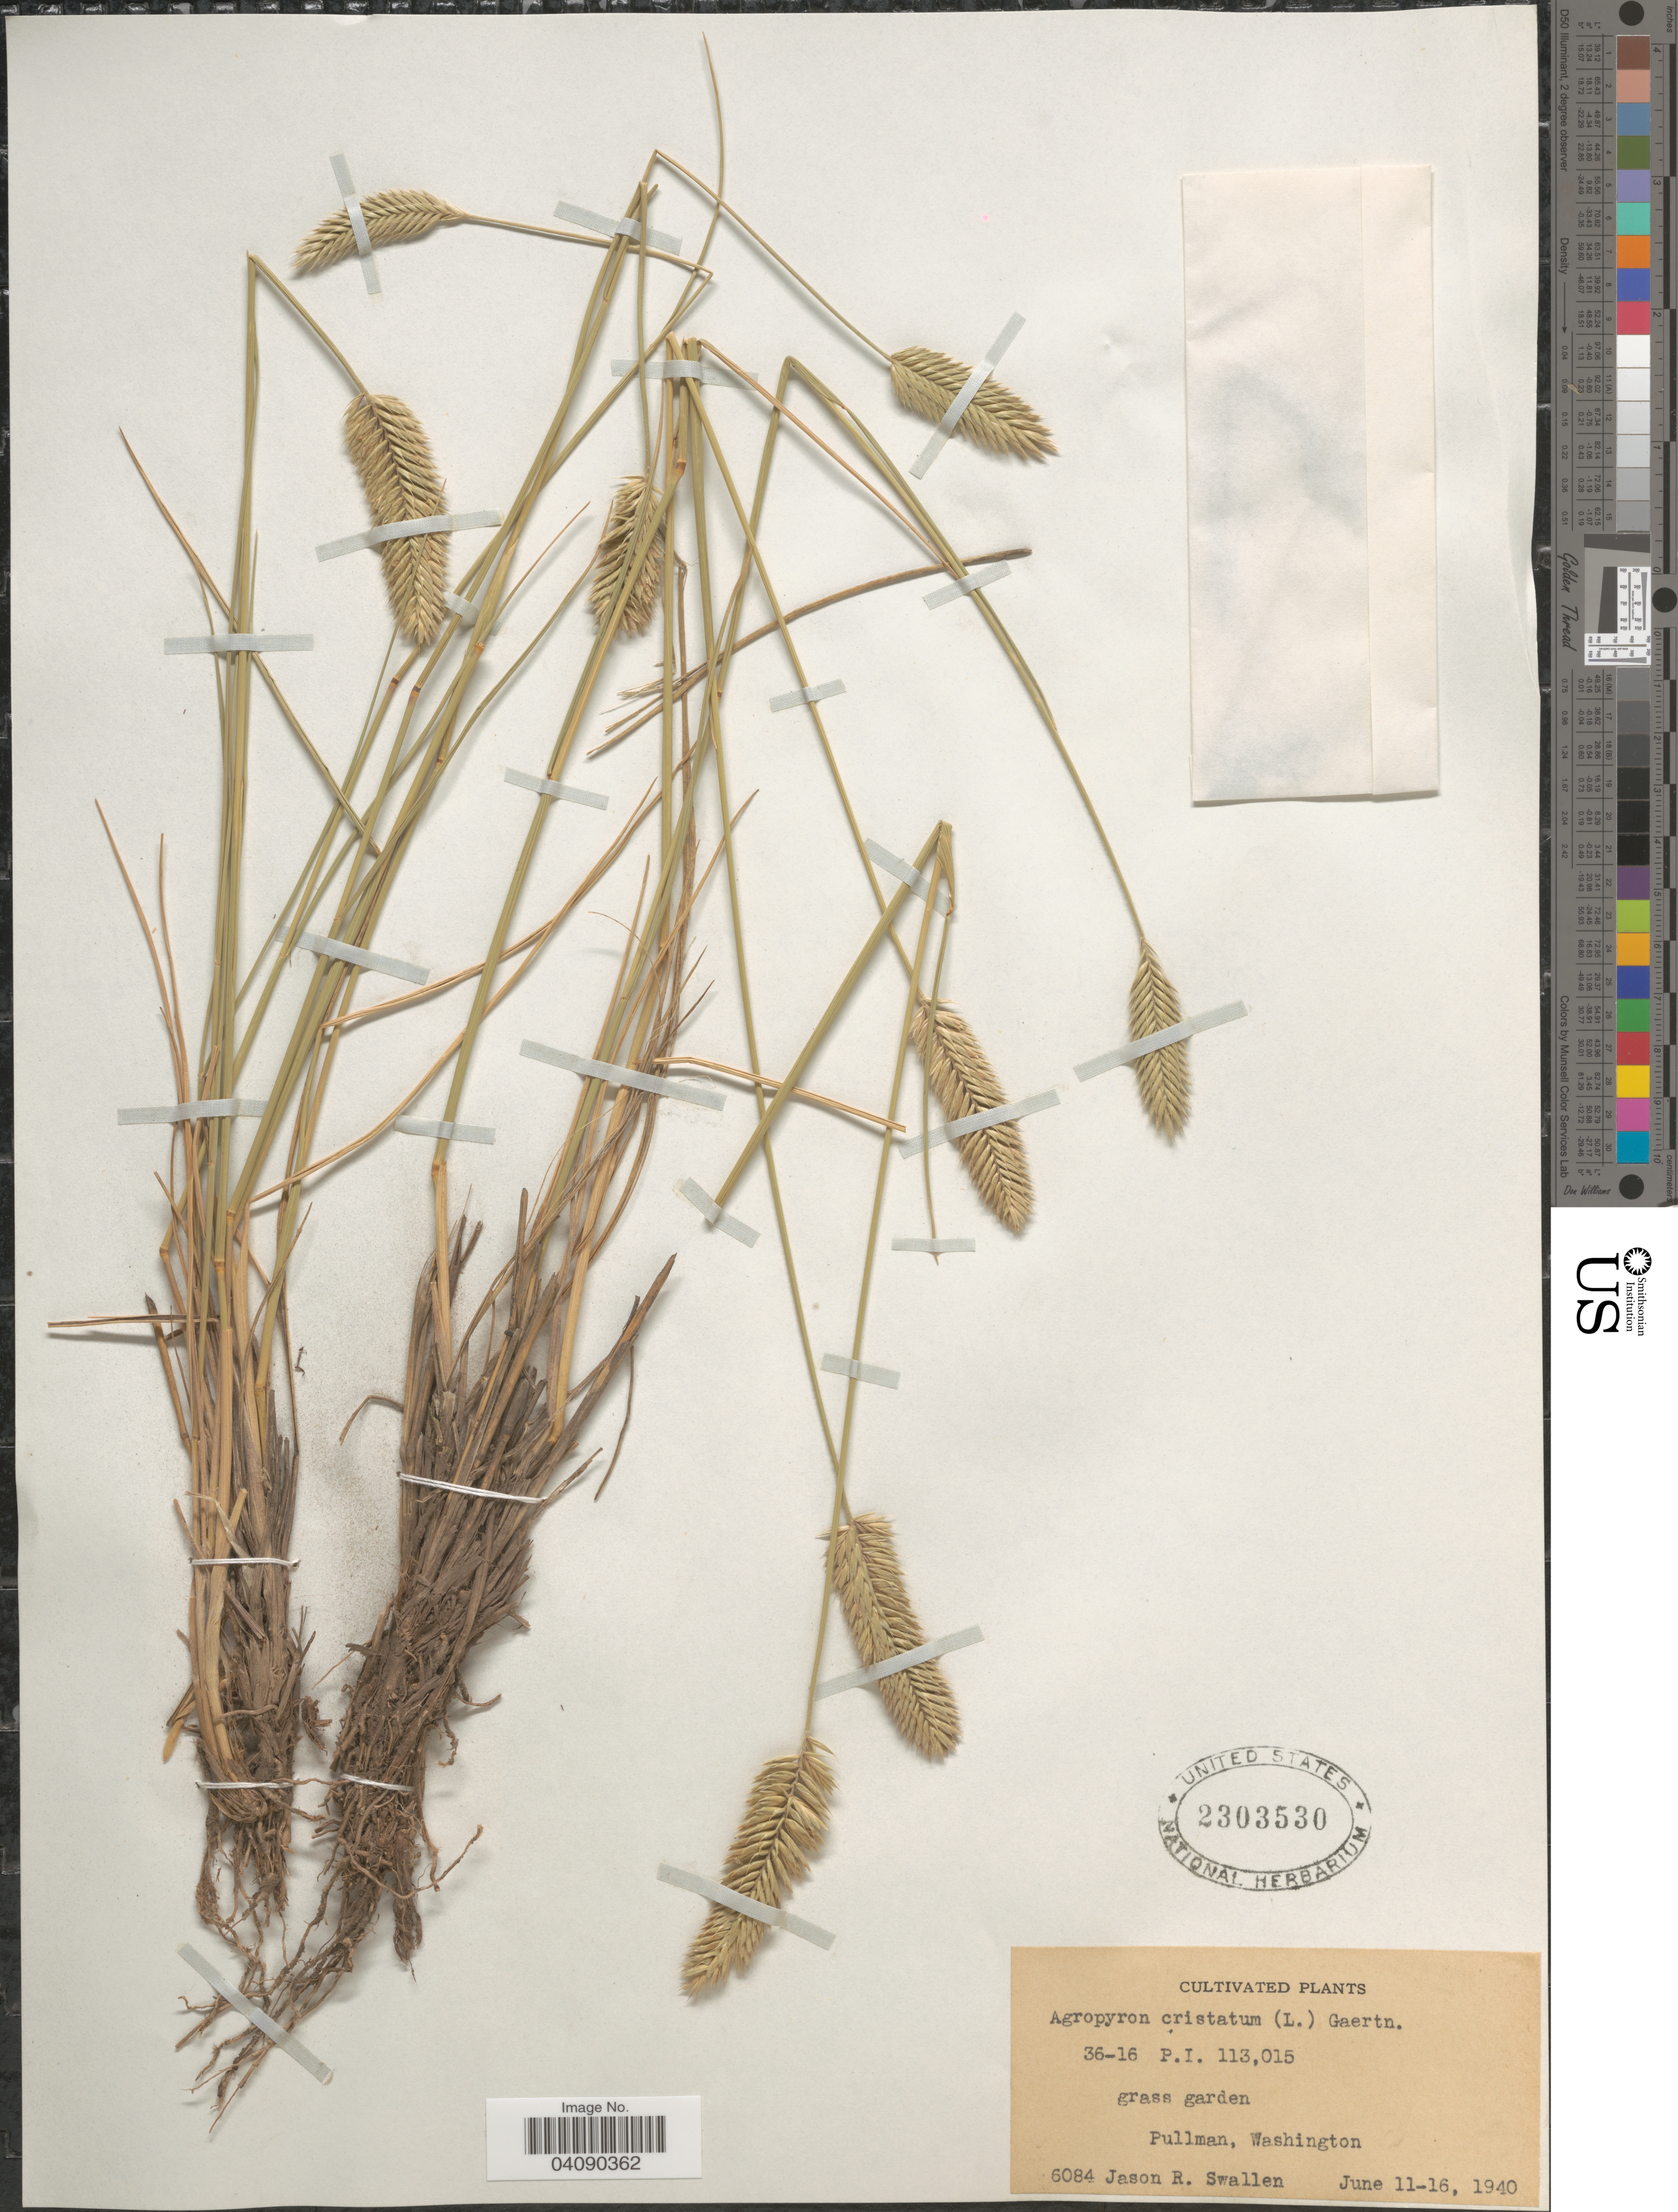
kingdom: Plantae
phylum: Tracheophyta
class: Liliopsida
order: Poales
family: Poaceae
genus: Agropyron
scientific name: Agropyron cristatum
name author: (L.) Gaertn.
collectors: J. R. Swallen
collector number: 6084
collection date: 1940-06-11/1940-06-16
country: United States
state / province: Washington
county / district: Whitman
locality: Grass garden. Pullman.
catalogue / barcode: US 2303530